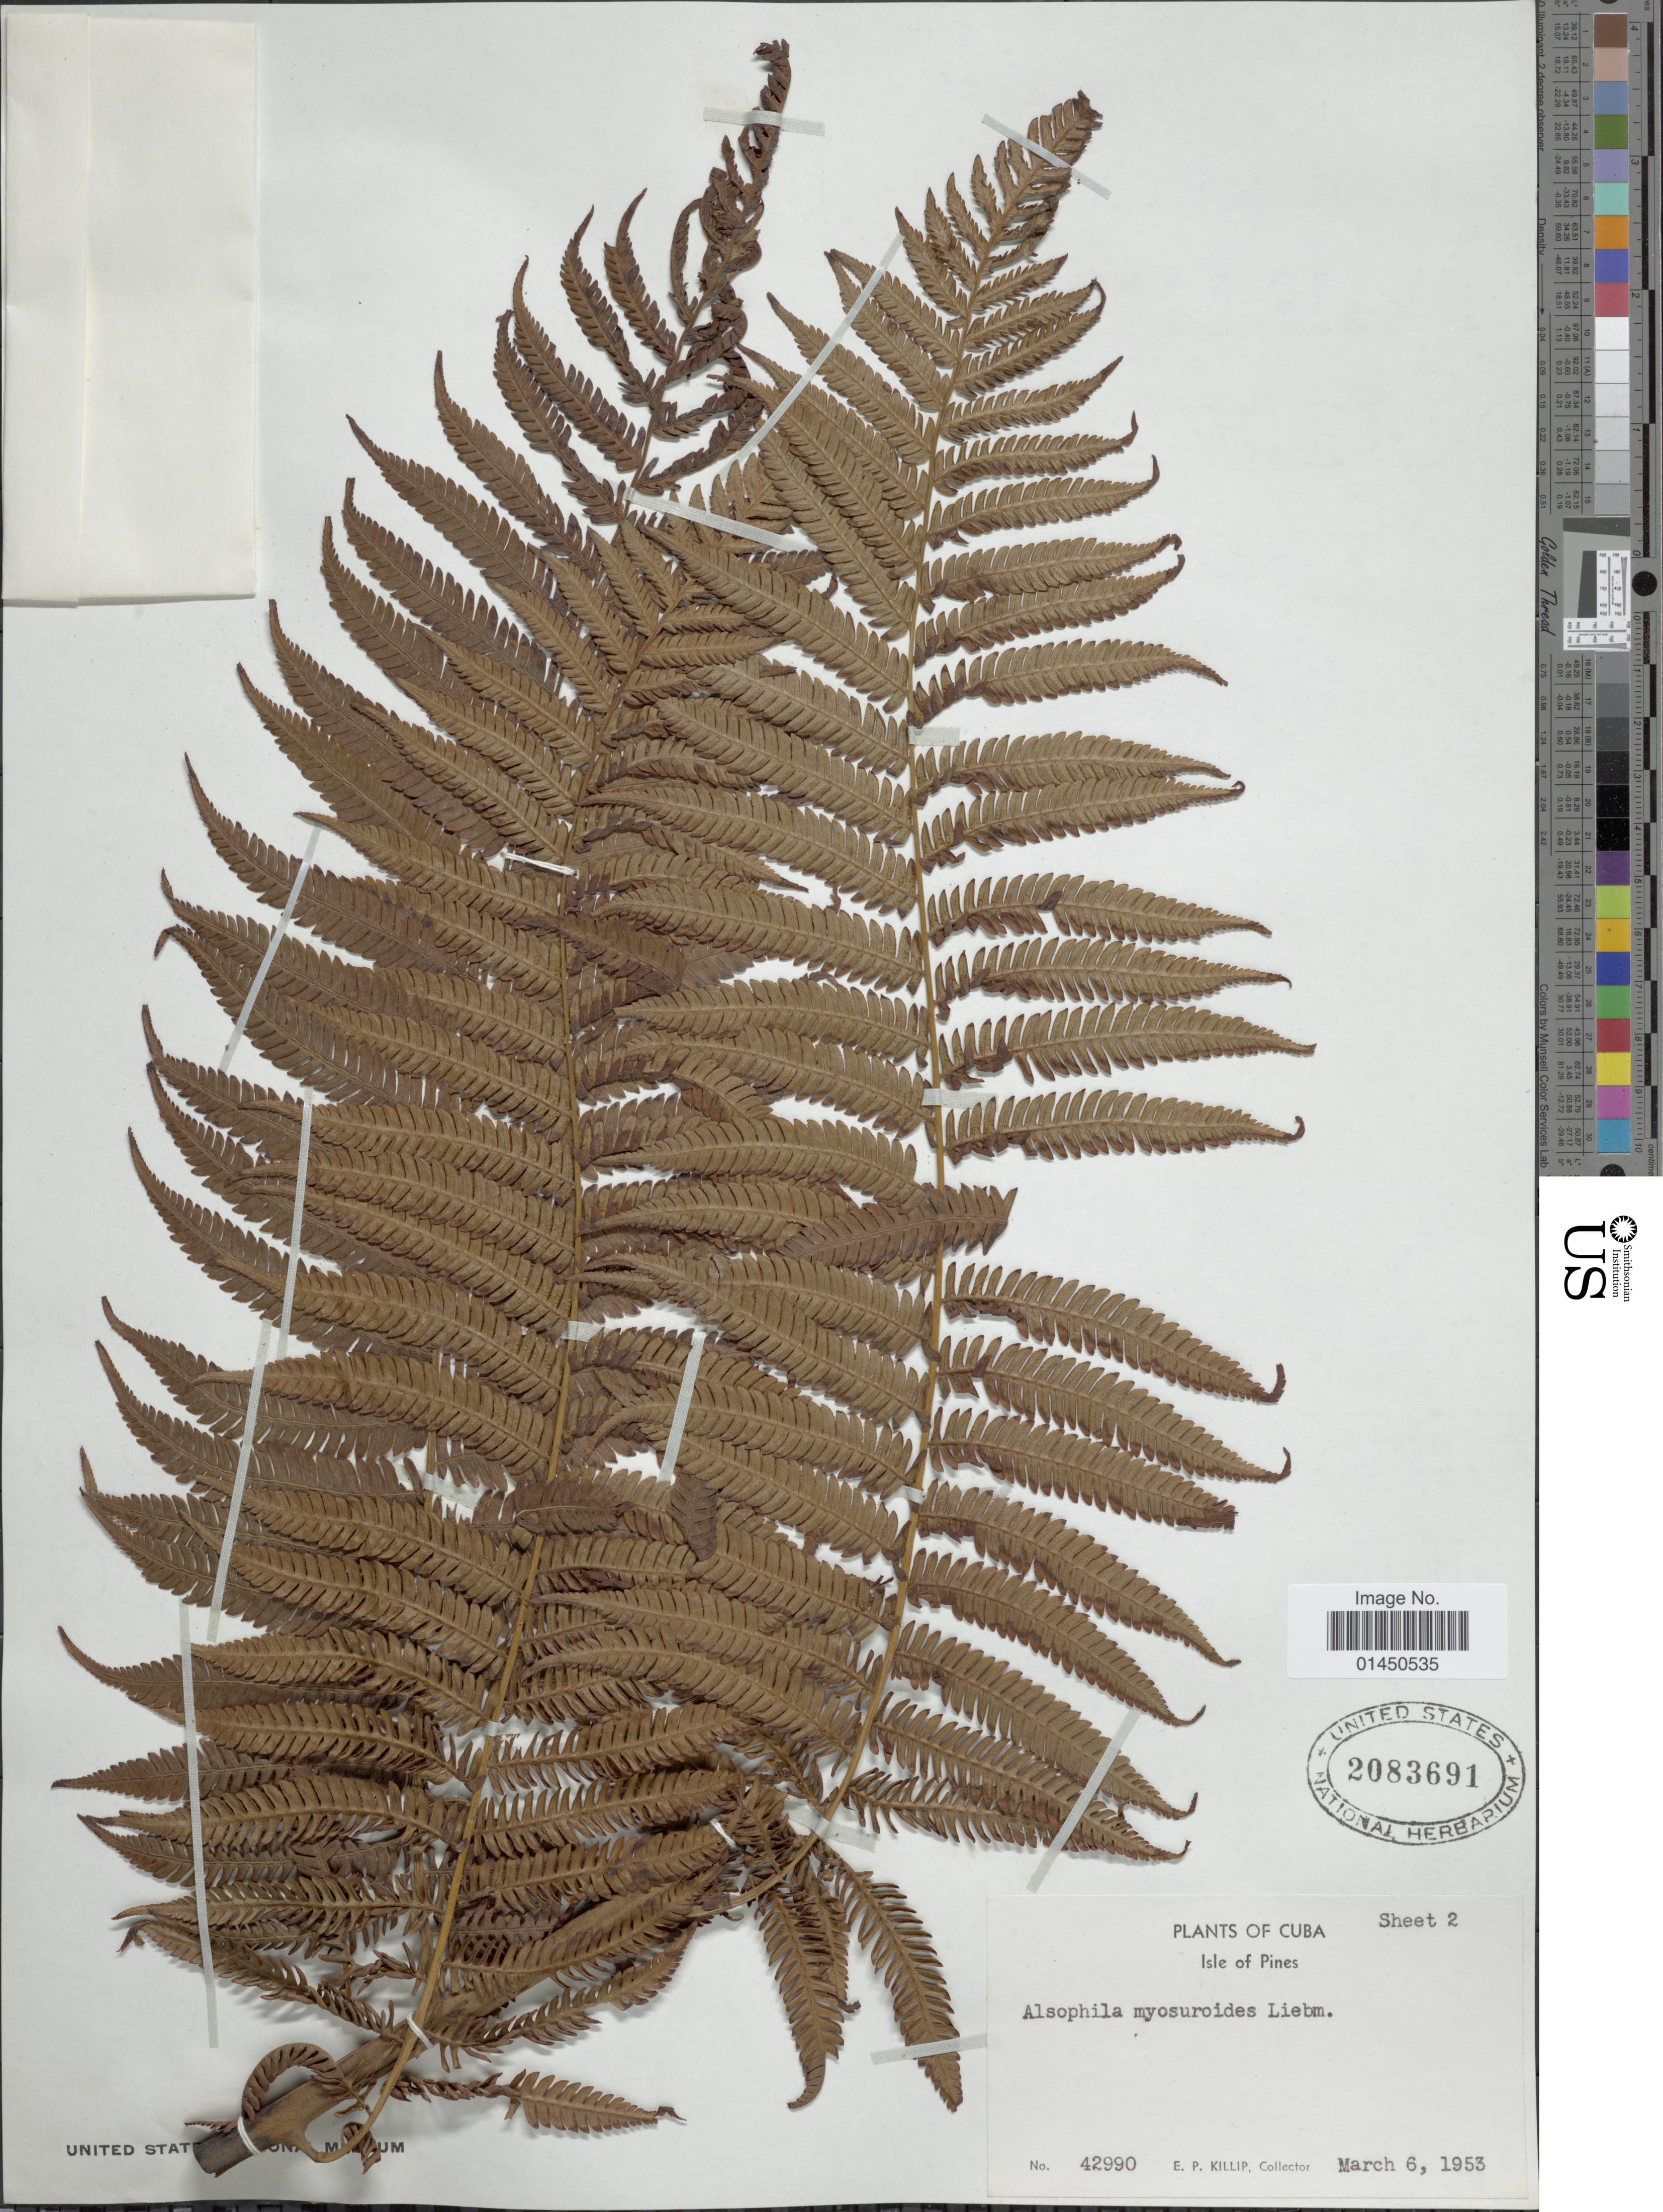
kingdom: Plantae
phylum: Tracheophyta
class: Polypodiopsida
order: Cyatheales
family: Cyatheaceae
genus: Cyathea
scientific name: Cyathea myosuriodes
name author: (Liebm.) Domin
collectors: E. P. Killip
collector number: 42990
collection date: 1953-03-06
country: Cuba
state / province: Isla de la Juventud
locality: Isle of Pines.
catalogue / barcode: US 2083691